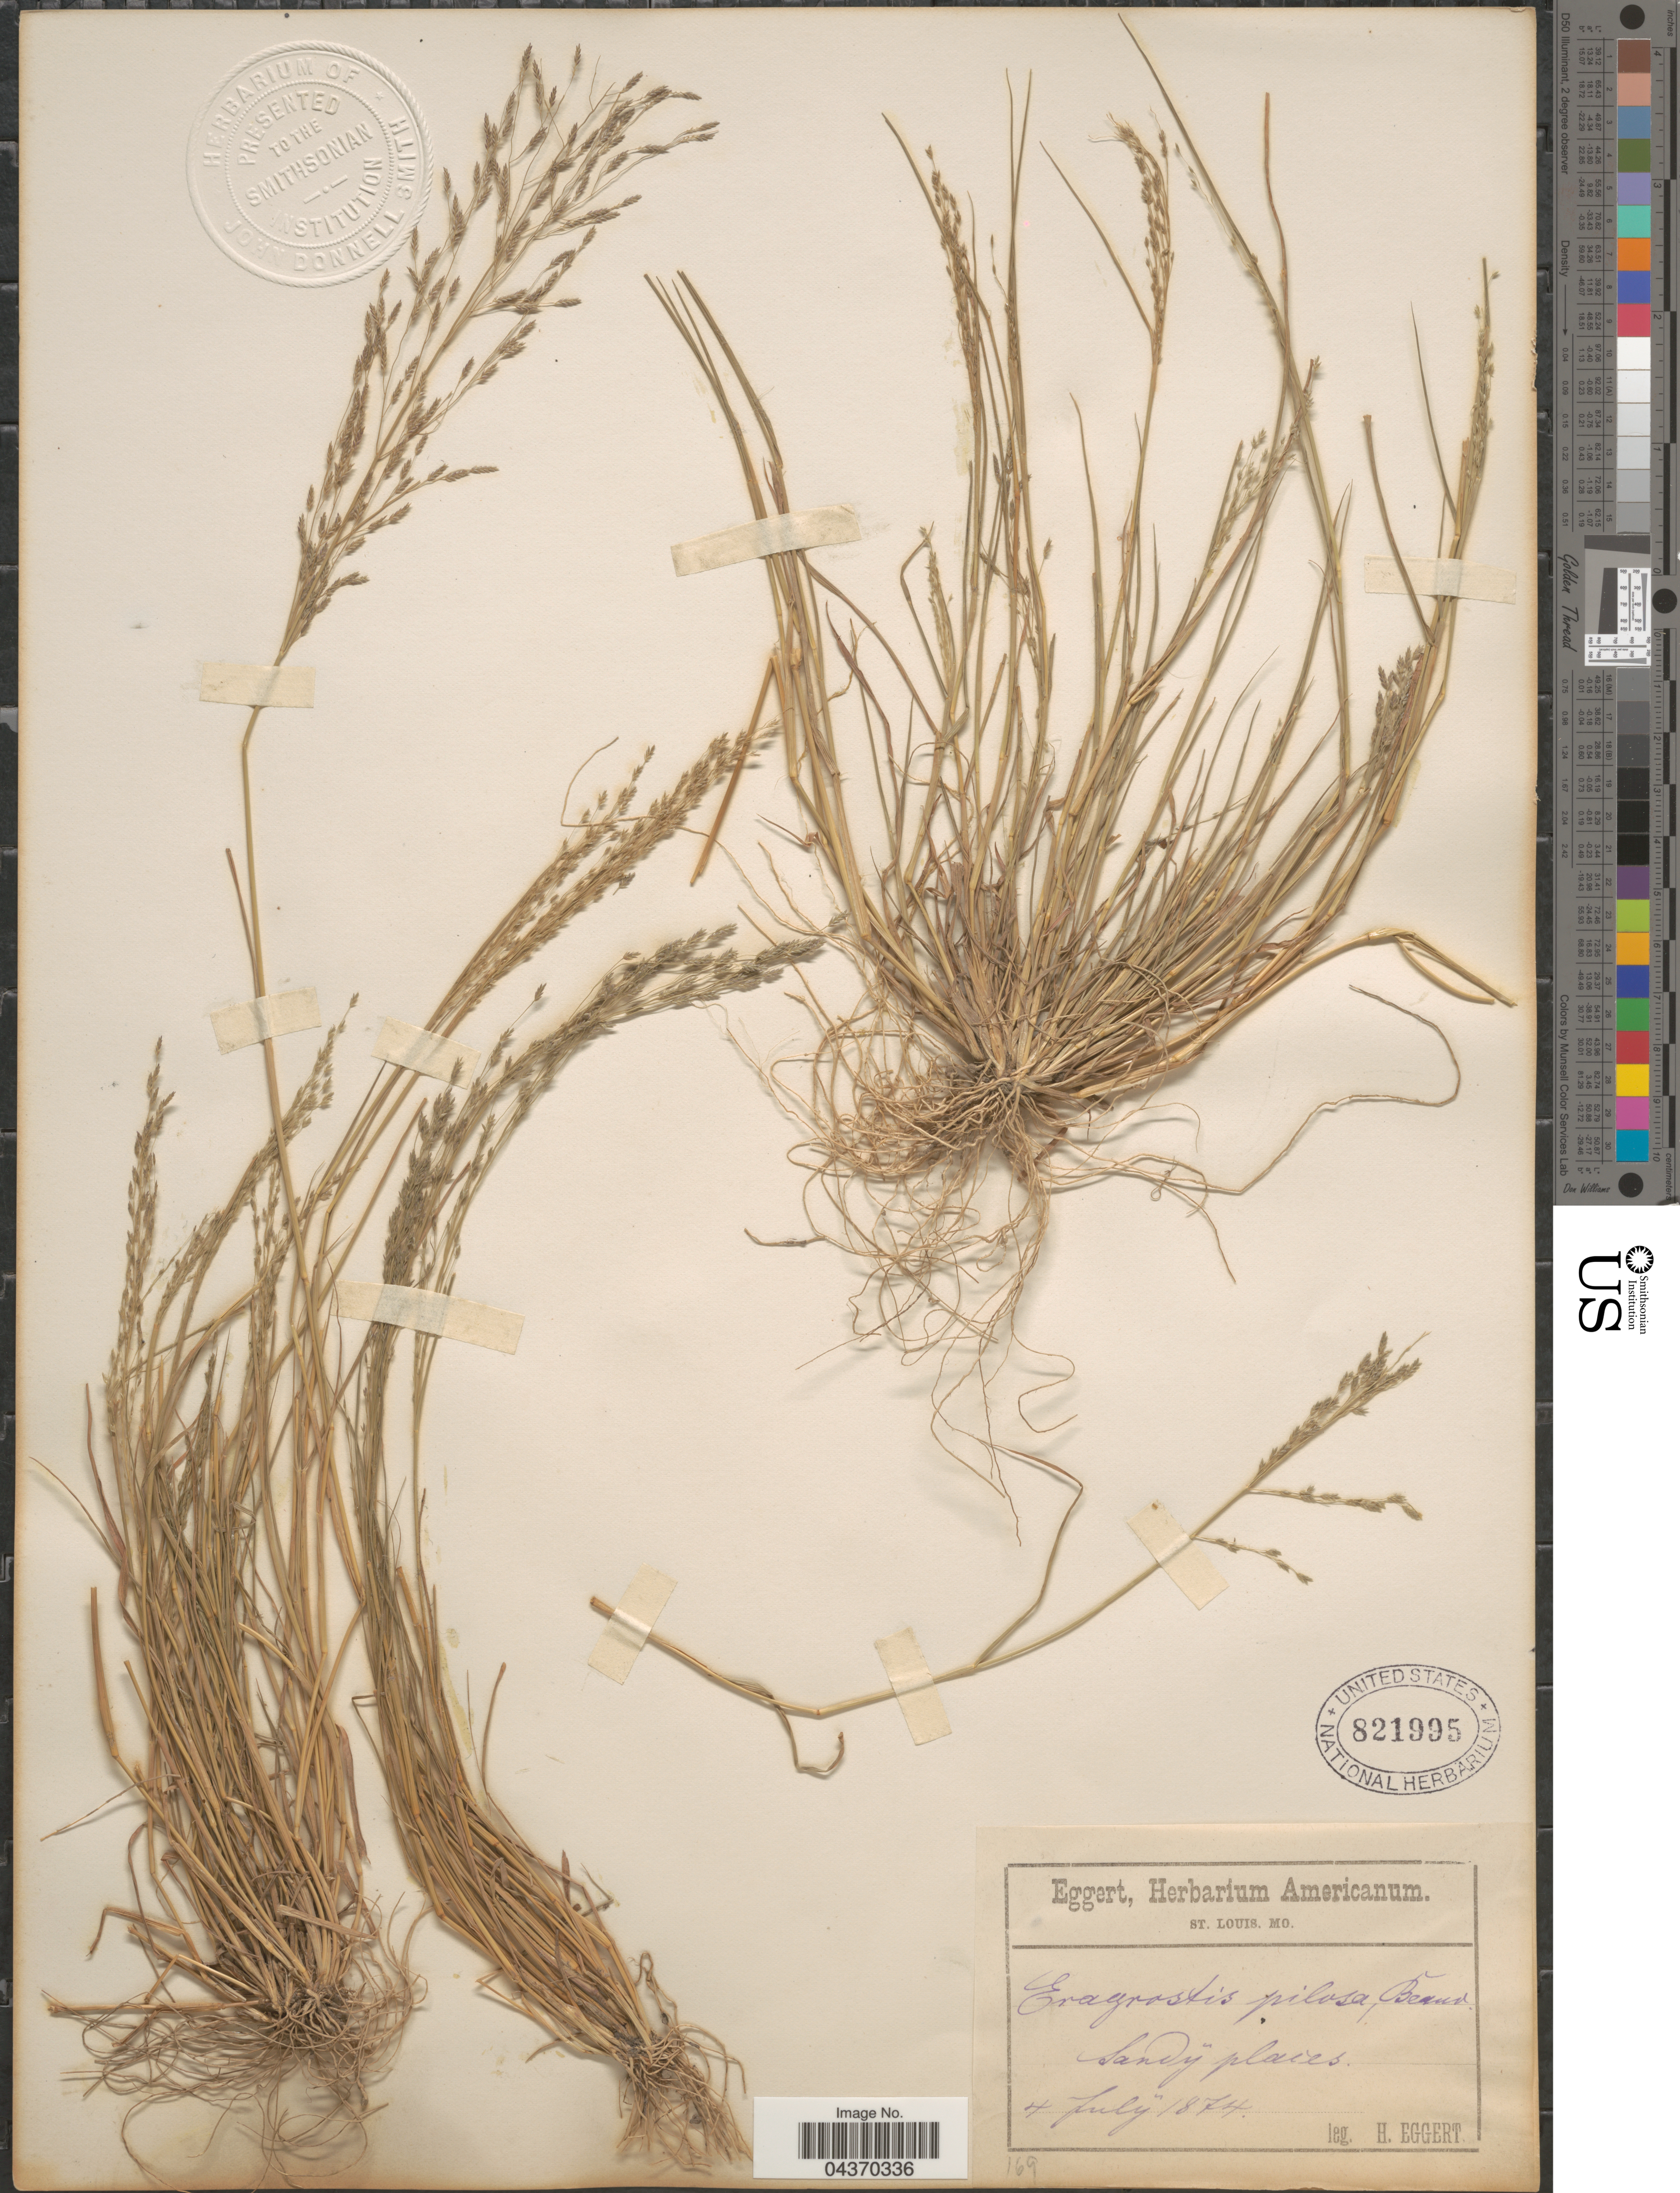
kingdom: Plantae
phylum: Tracheophyta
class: Liliopsida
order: Poales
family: Poaceae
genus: Eragrostis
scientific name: Eragrostis pectinacea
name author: (Michx.) Nees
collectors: H. Eggert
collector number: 169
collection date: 1874-07-04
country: United States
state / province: Missouri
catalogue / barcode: US 821995